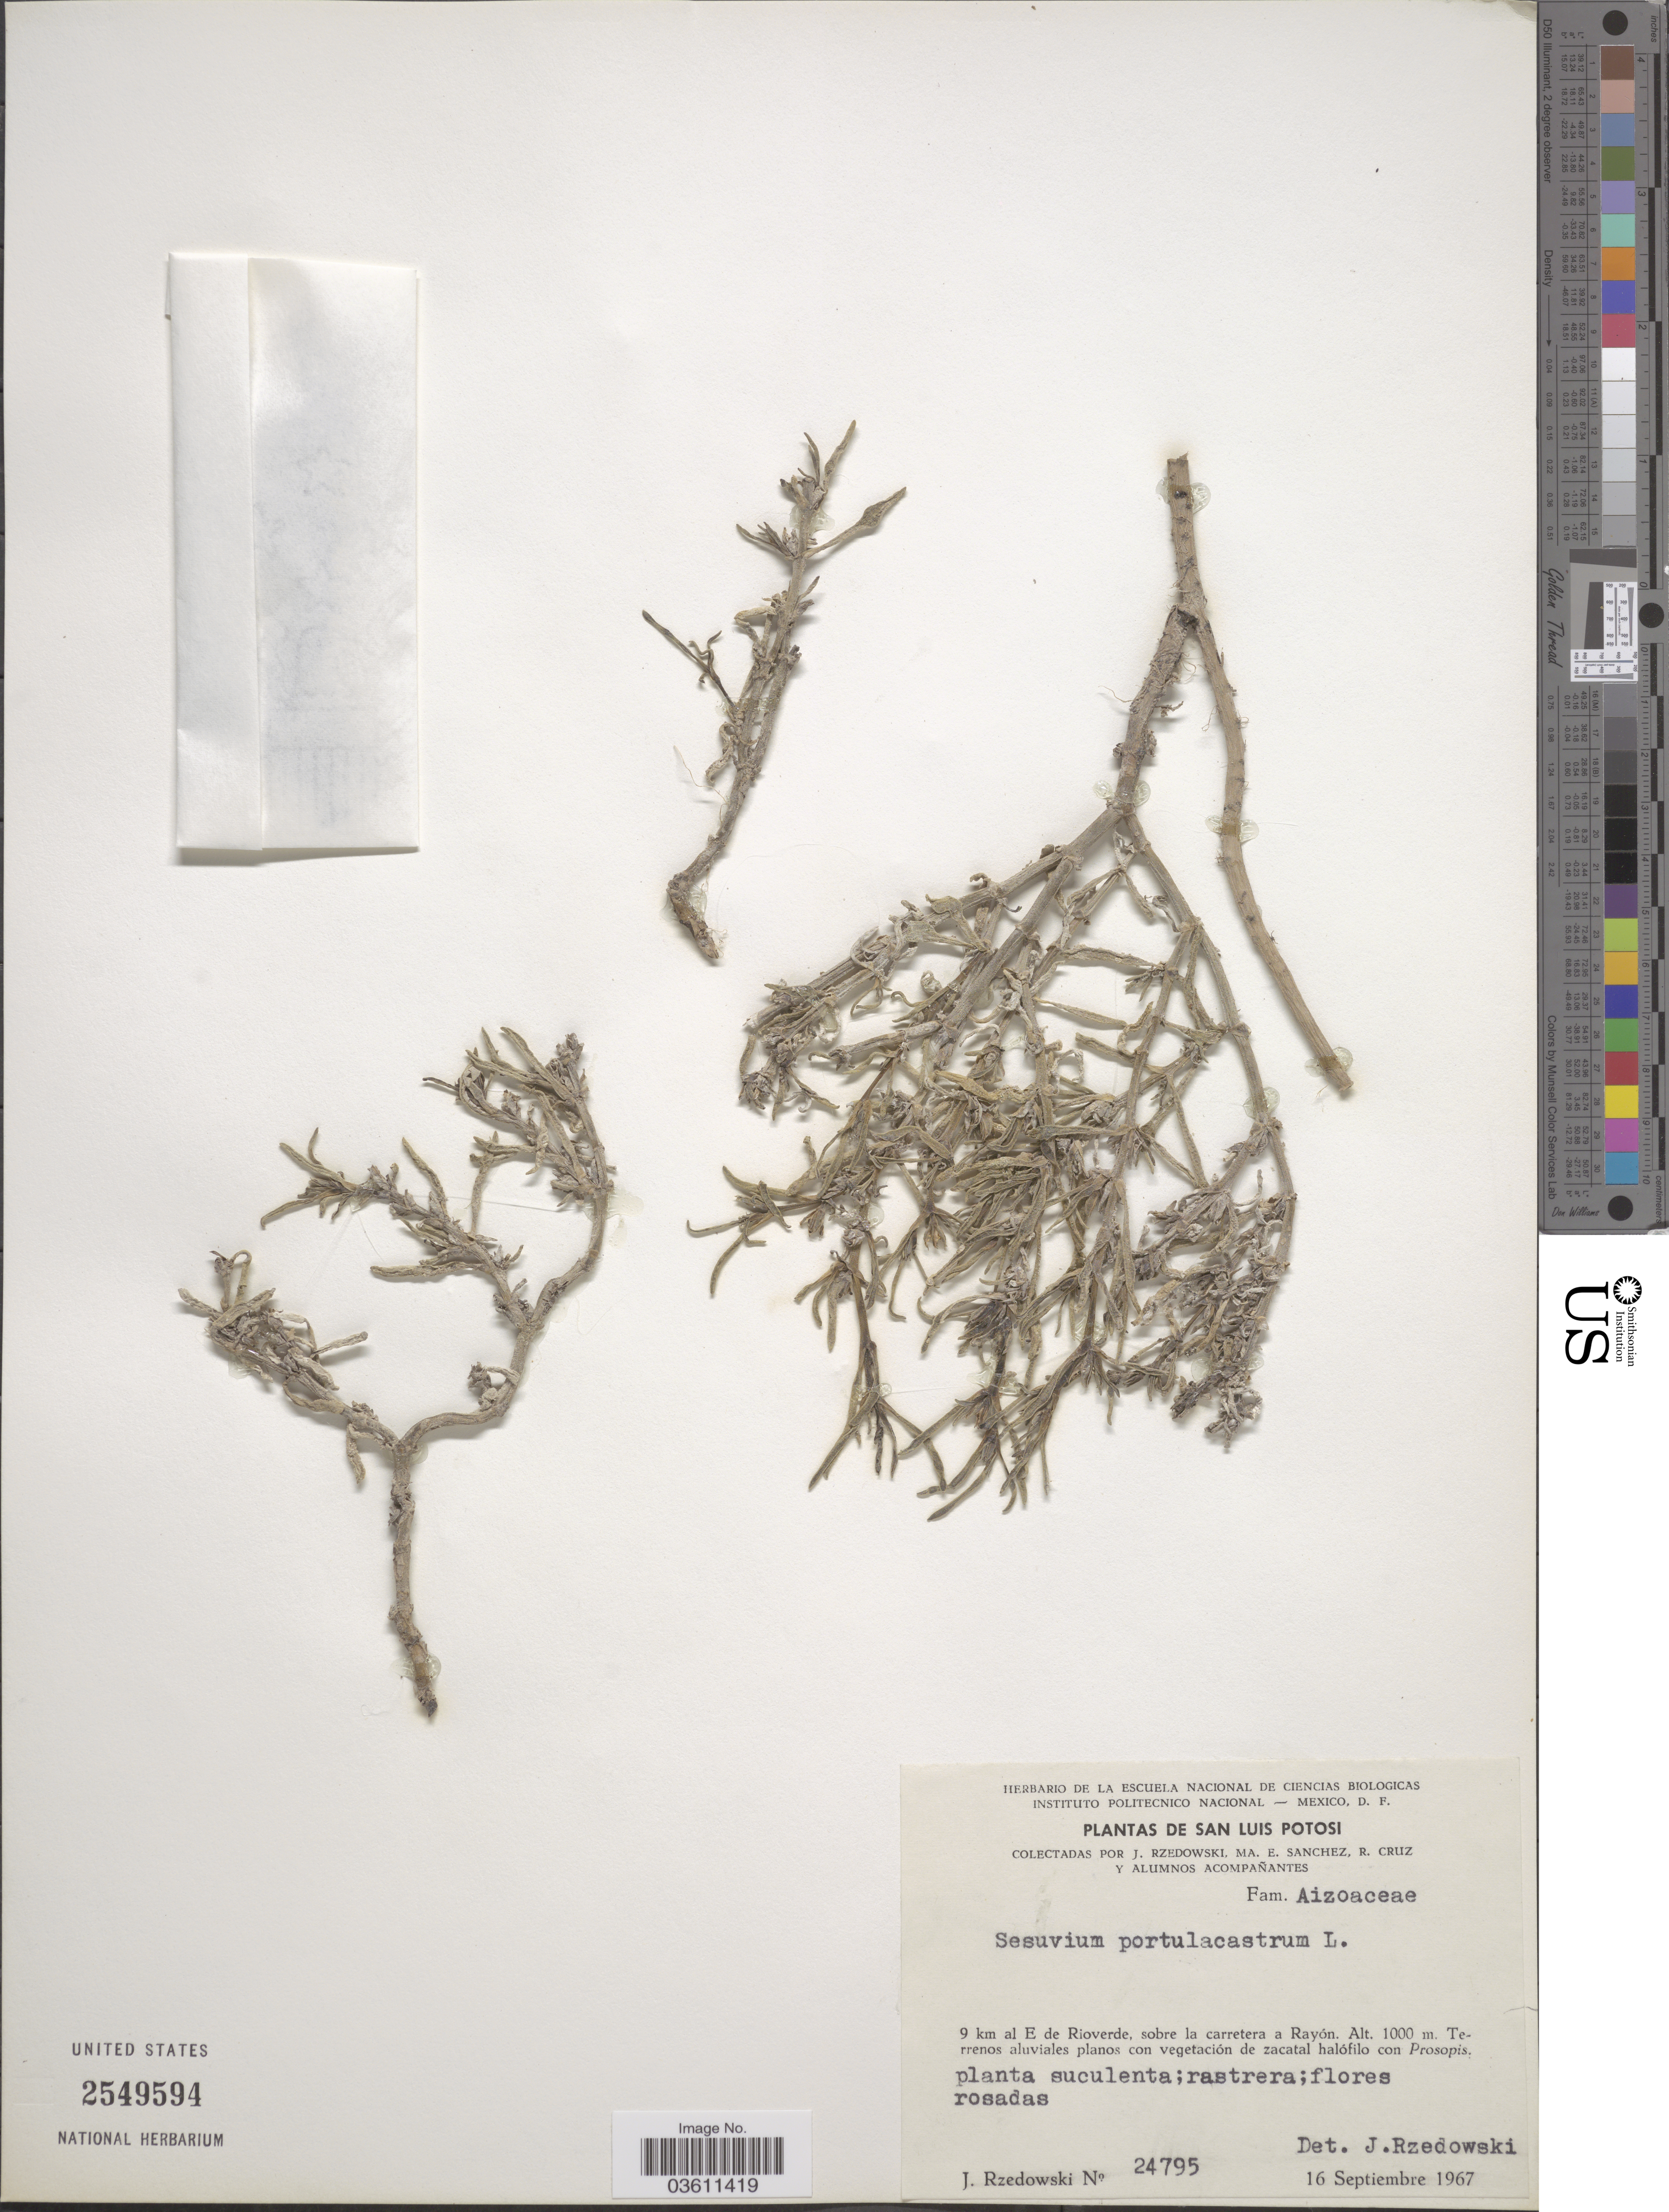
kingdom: Plantae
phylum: Tracheophyta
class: Magnoliopsida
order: Caryophyllales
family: Aizoaceae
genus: Sesuvium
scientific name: Sesuvium revolutifolium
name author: Ortega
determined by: Strong, Mark T., (BOT), Smithsonian Institution - National Museum of Natural History (UNITED STATES)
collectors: J. Rzedowski, Sánchez, MA. E., R. Cruz & et al.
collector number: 24795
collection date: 1967-09-16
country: Mexico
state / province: San Luis Potosí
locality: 9 km al E de Rioverde, sobre la carretera a Rayón.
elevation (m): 1000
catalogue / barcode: US 2549594